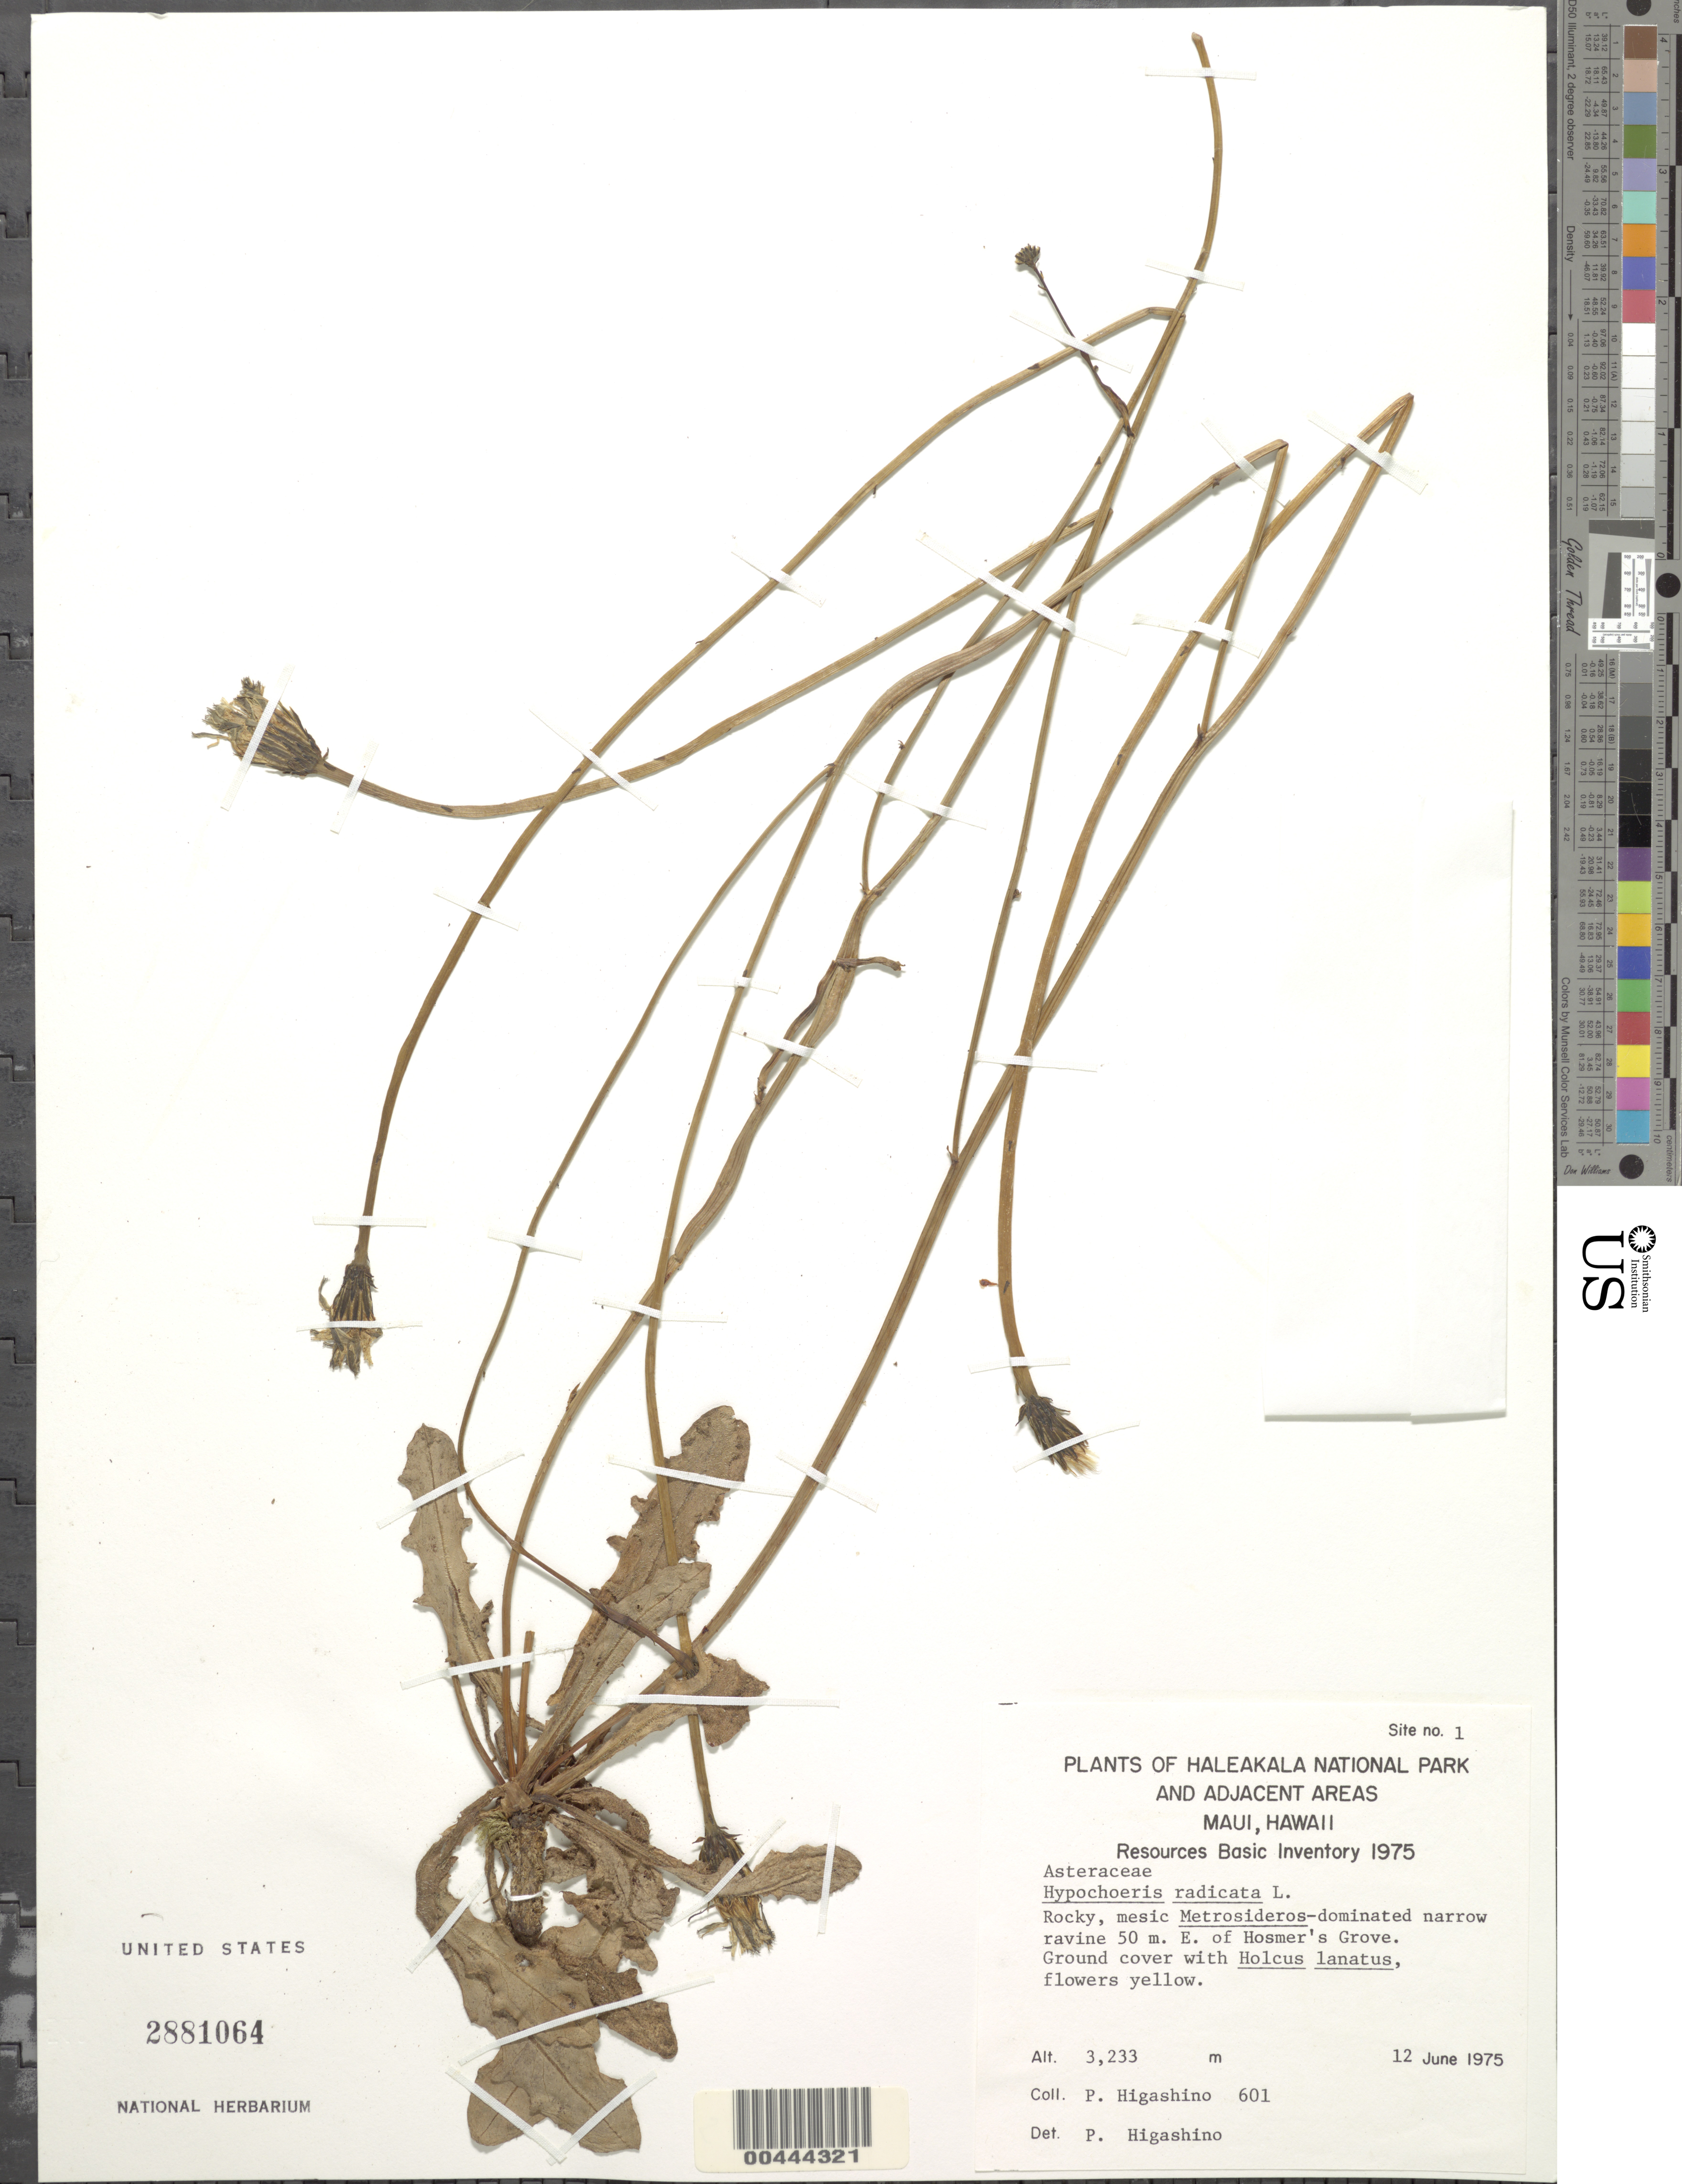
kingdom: Plantae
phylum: Tracheophyta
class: Magnoliopsida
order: Asterales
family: Asteraceae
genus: Hypochaeris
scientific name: Hypochaeris radicata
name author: L.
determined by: Higashino, P.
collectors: P. Higashino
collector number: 601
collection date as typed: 12 Jun 1975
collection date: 1975-06-12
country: United States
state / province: Hawaii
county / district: Maui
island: Maui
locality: Haleakala National Park and Adjacent Areas, site no. 1, narrow ravine 50 m. E. of Hosmer's Grove.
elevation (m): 3233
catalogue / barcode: US 2881064